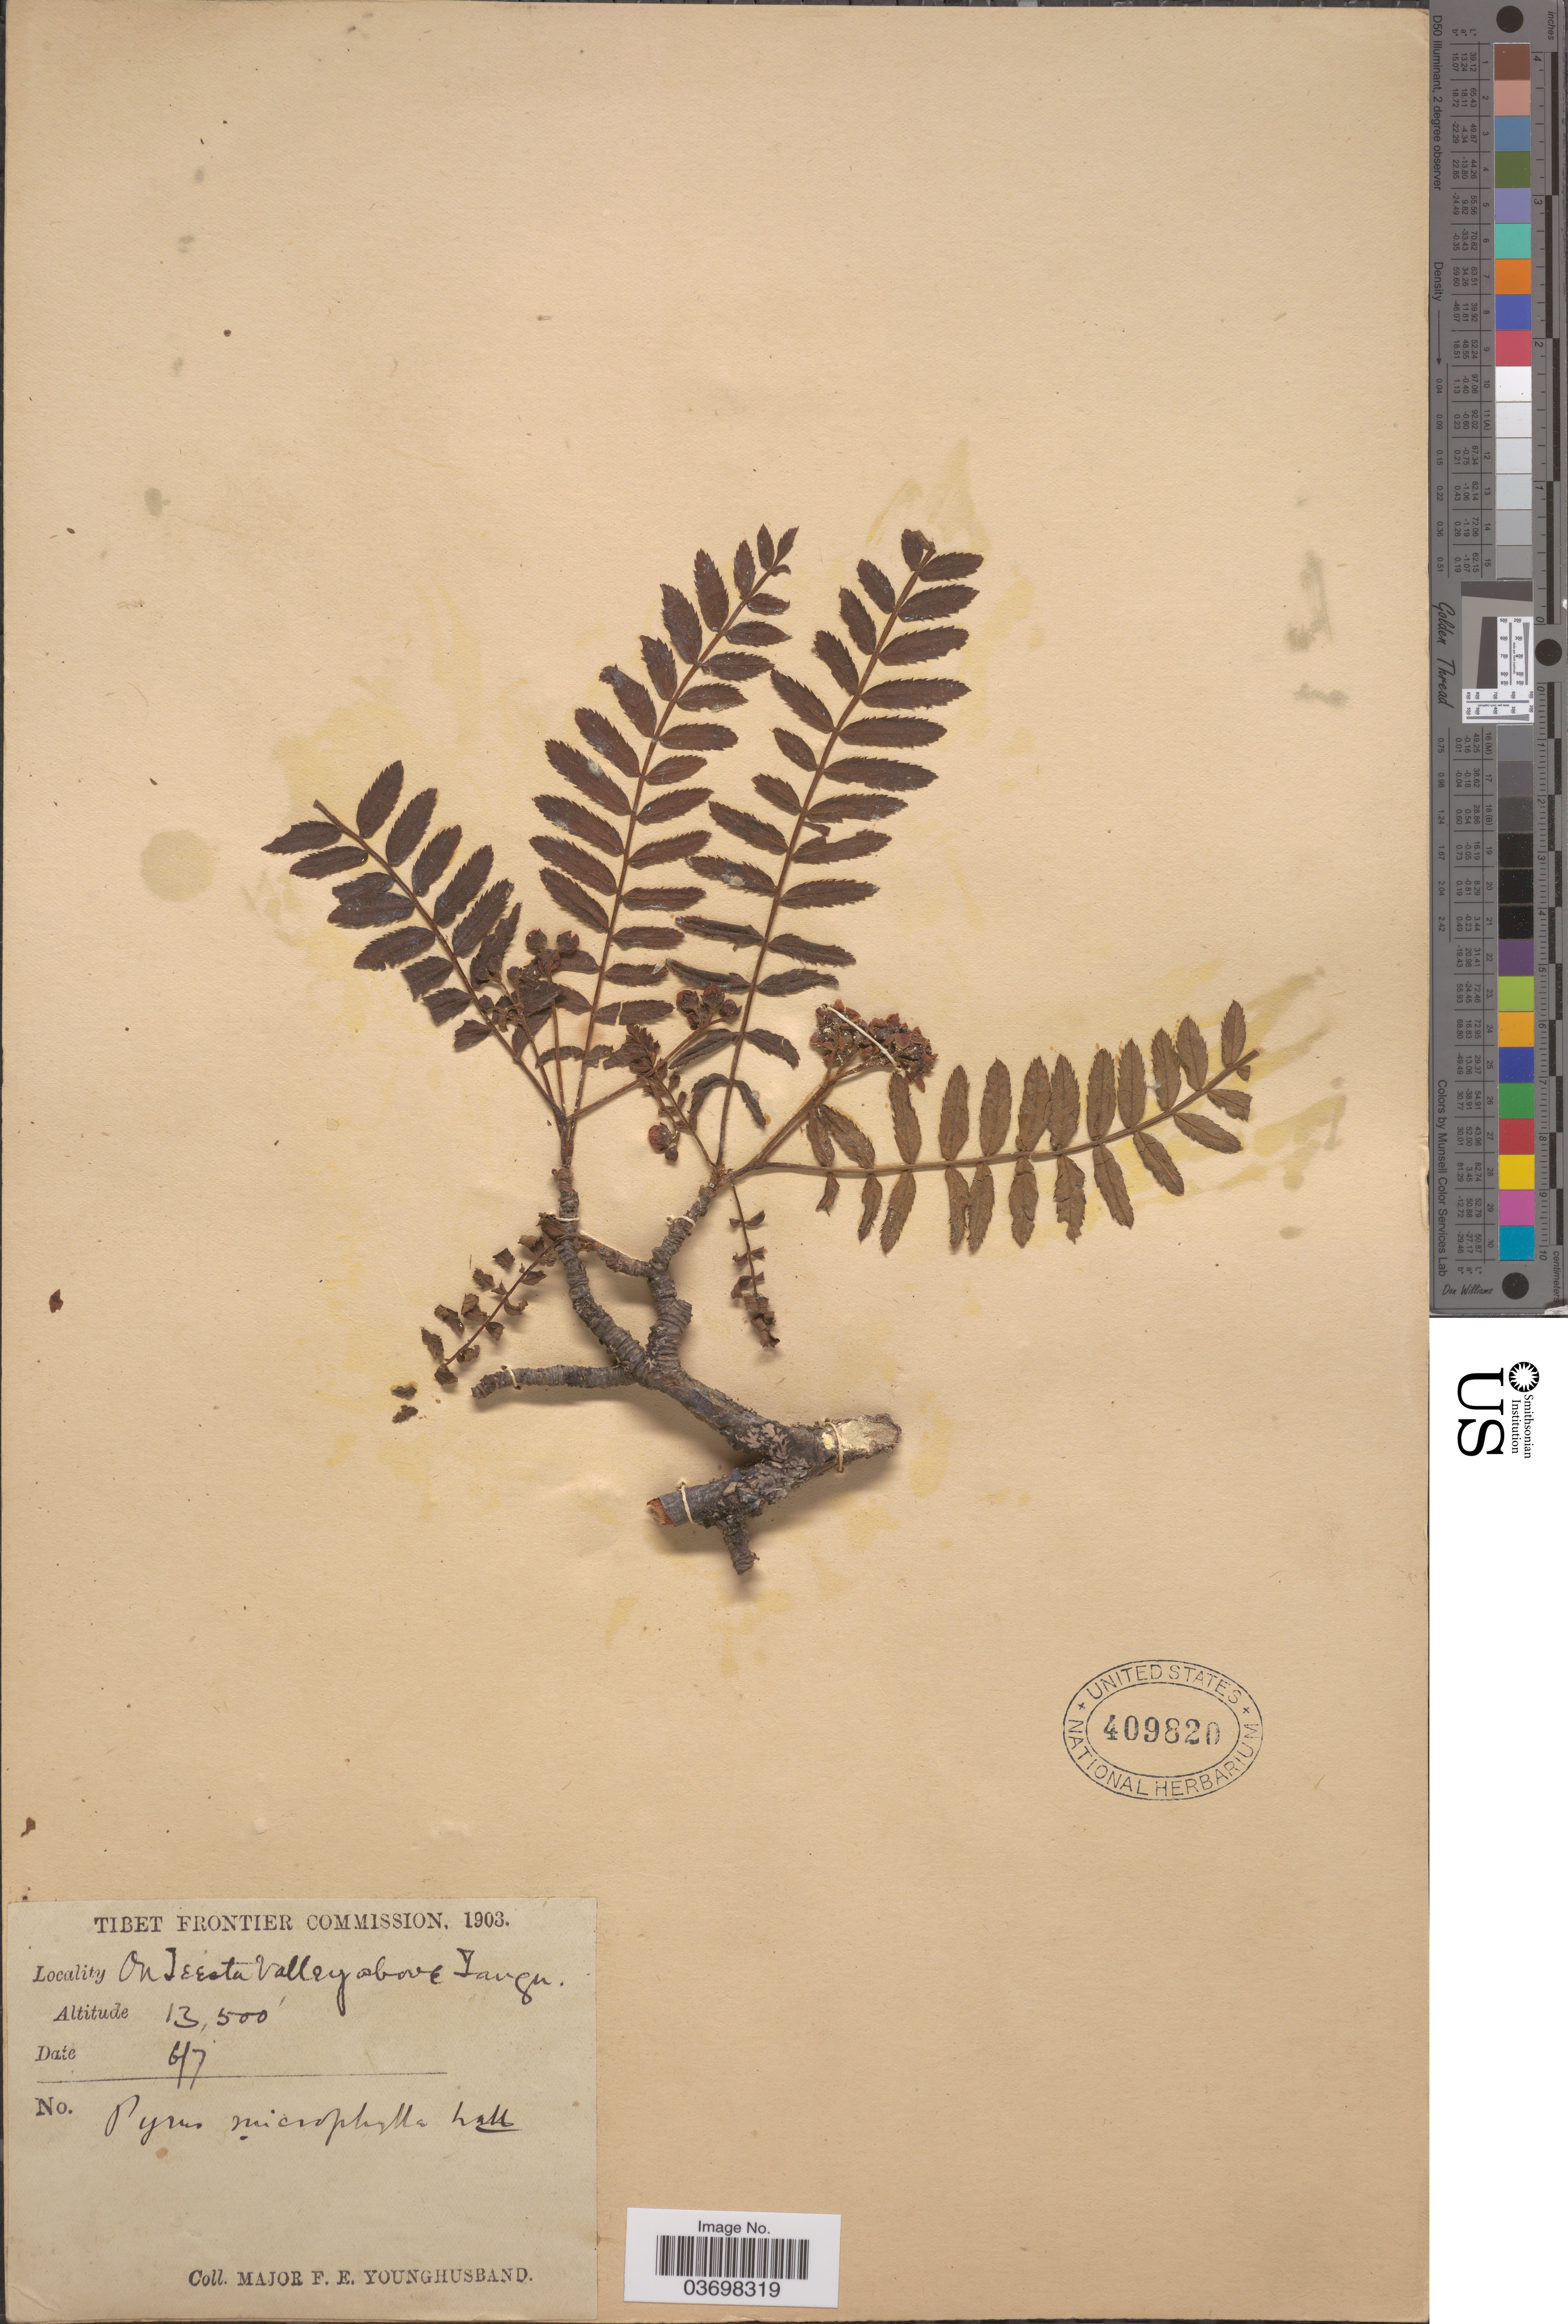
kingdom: Plantae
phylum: Tracheophyta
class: Magnoliopsida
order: Rosales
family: Rosaceae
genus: Sorbus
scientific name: Sorbus microphylla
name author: (Wall. ex Hook. f.) Wenz.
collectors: F. Younghusband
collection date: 1903-07-06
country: China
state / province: Xizang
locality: Tibet Frontier Commission. On Teesta Valley above Tangu [interpreted].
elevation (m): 4115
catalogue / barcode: US 409820